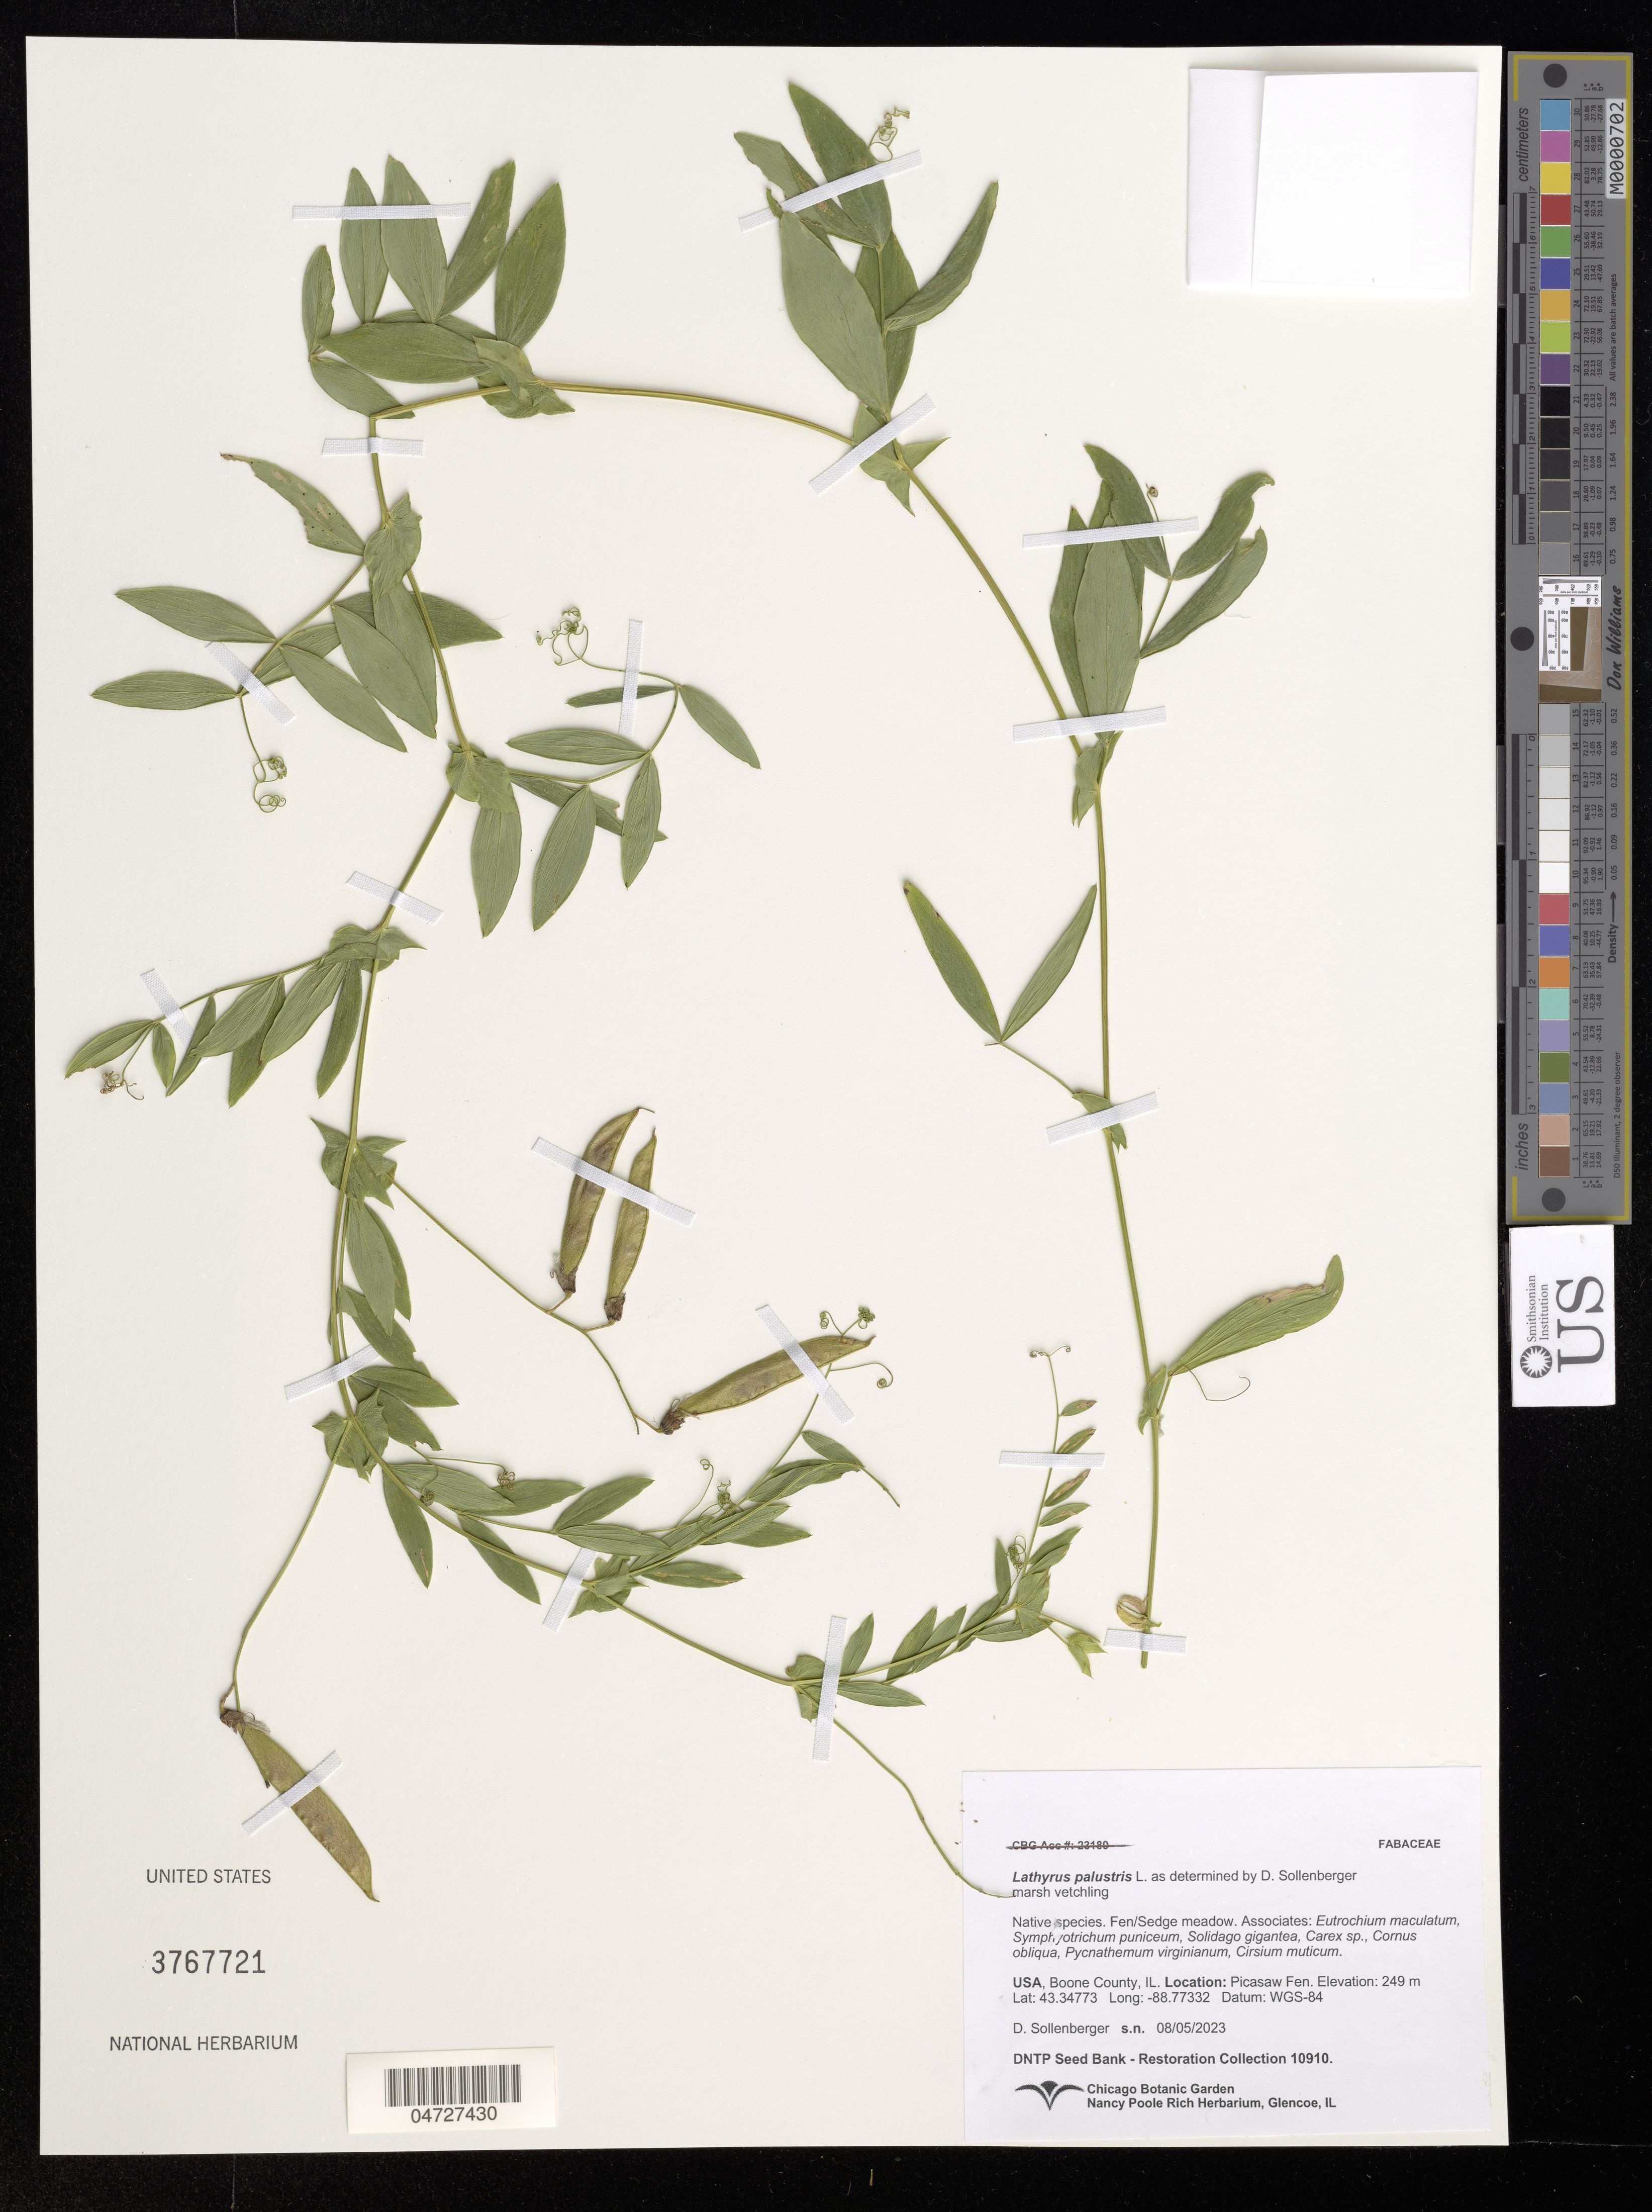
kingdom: Plantae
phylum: Tracheophyta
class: Magnoliopsida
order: Fabales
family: Fabaceae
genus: Lathyrus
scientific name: Lathyrus palustris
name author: L.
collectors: D. Sollenberger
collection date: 2023-05-08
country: United States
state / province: Illinois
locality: Boone County. Picasaw Fen.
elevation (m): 249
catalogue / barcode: US 3767721